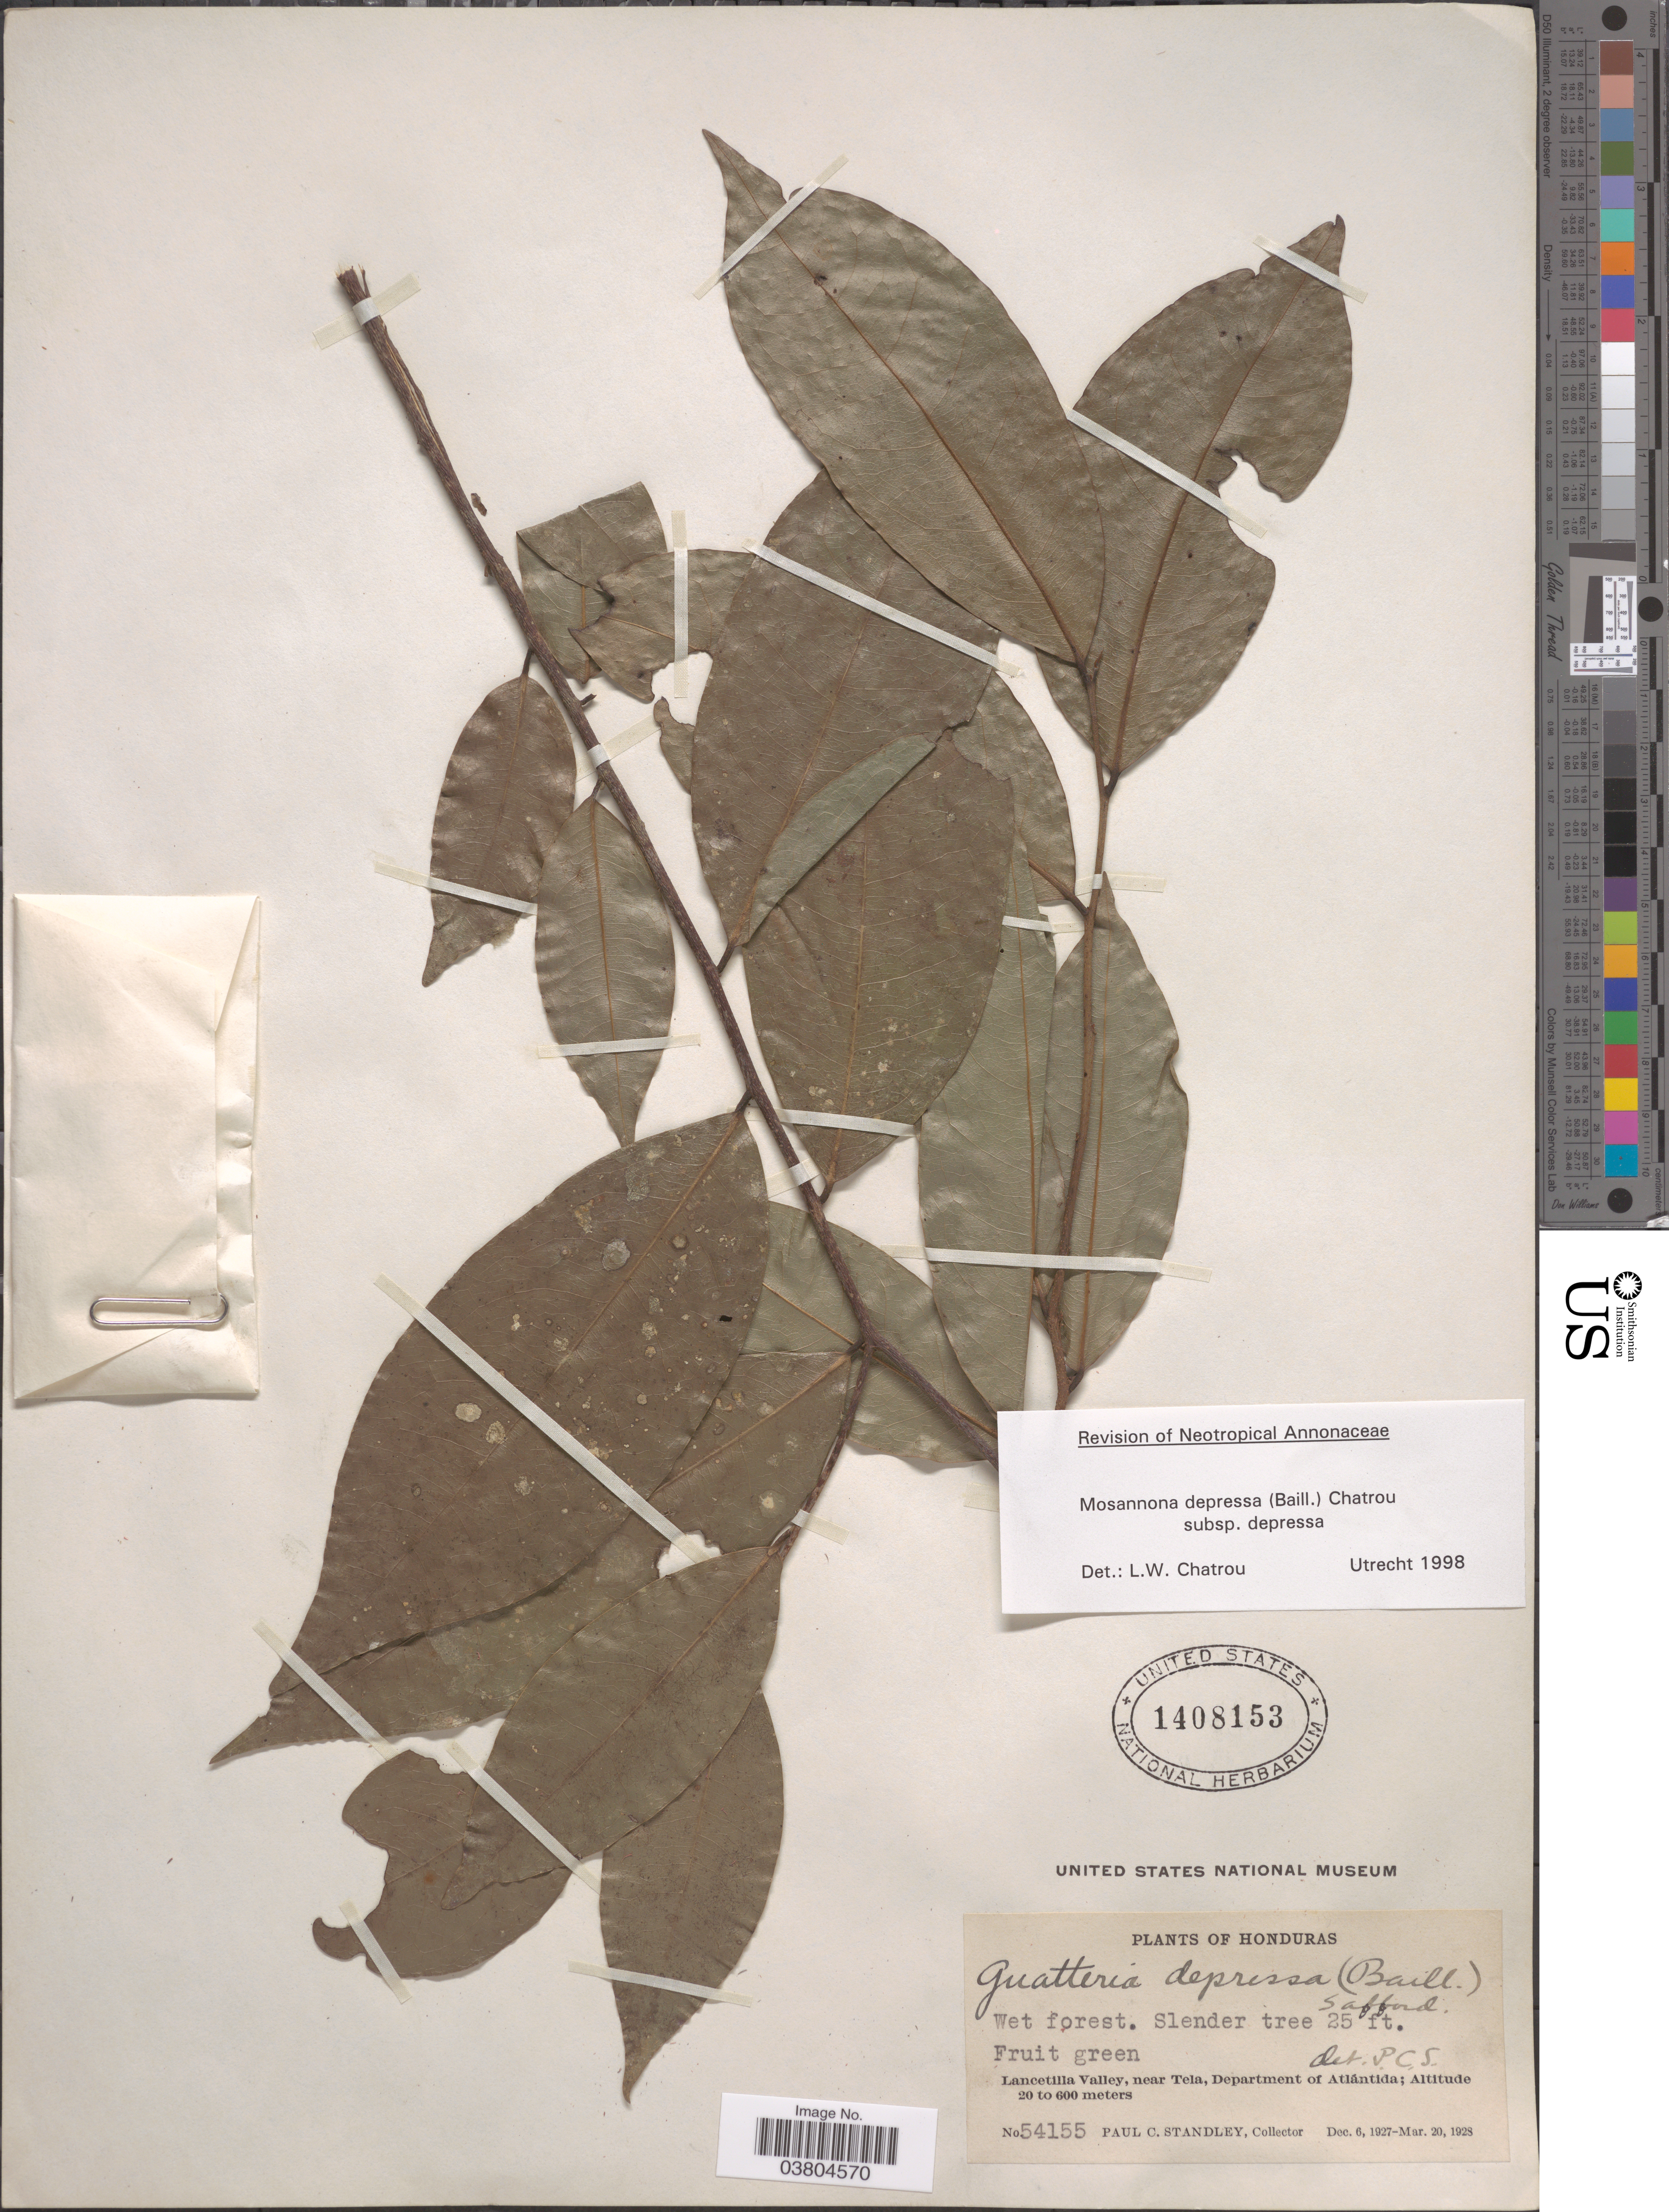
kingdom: Plantae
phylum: Tracheophyta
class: Magnoliopsida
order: Magnoliales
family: Annonaceae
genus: Mosannona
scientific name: Mosannona depressa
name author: (Baill.) Chatrou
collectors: P. C. Standley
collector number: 54155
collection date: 1927-12-06/1928-03-20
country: Honduras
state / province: Atlantida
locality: Lancetilla Valley, near Tela, Department of Atlántida.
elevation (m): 20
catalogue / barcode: US 1408153